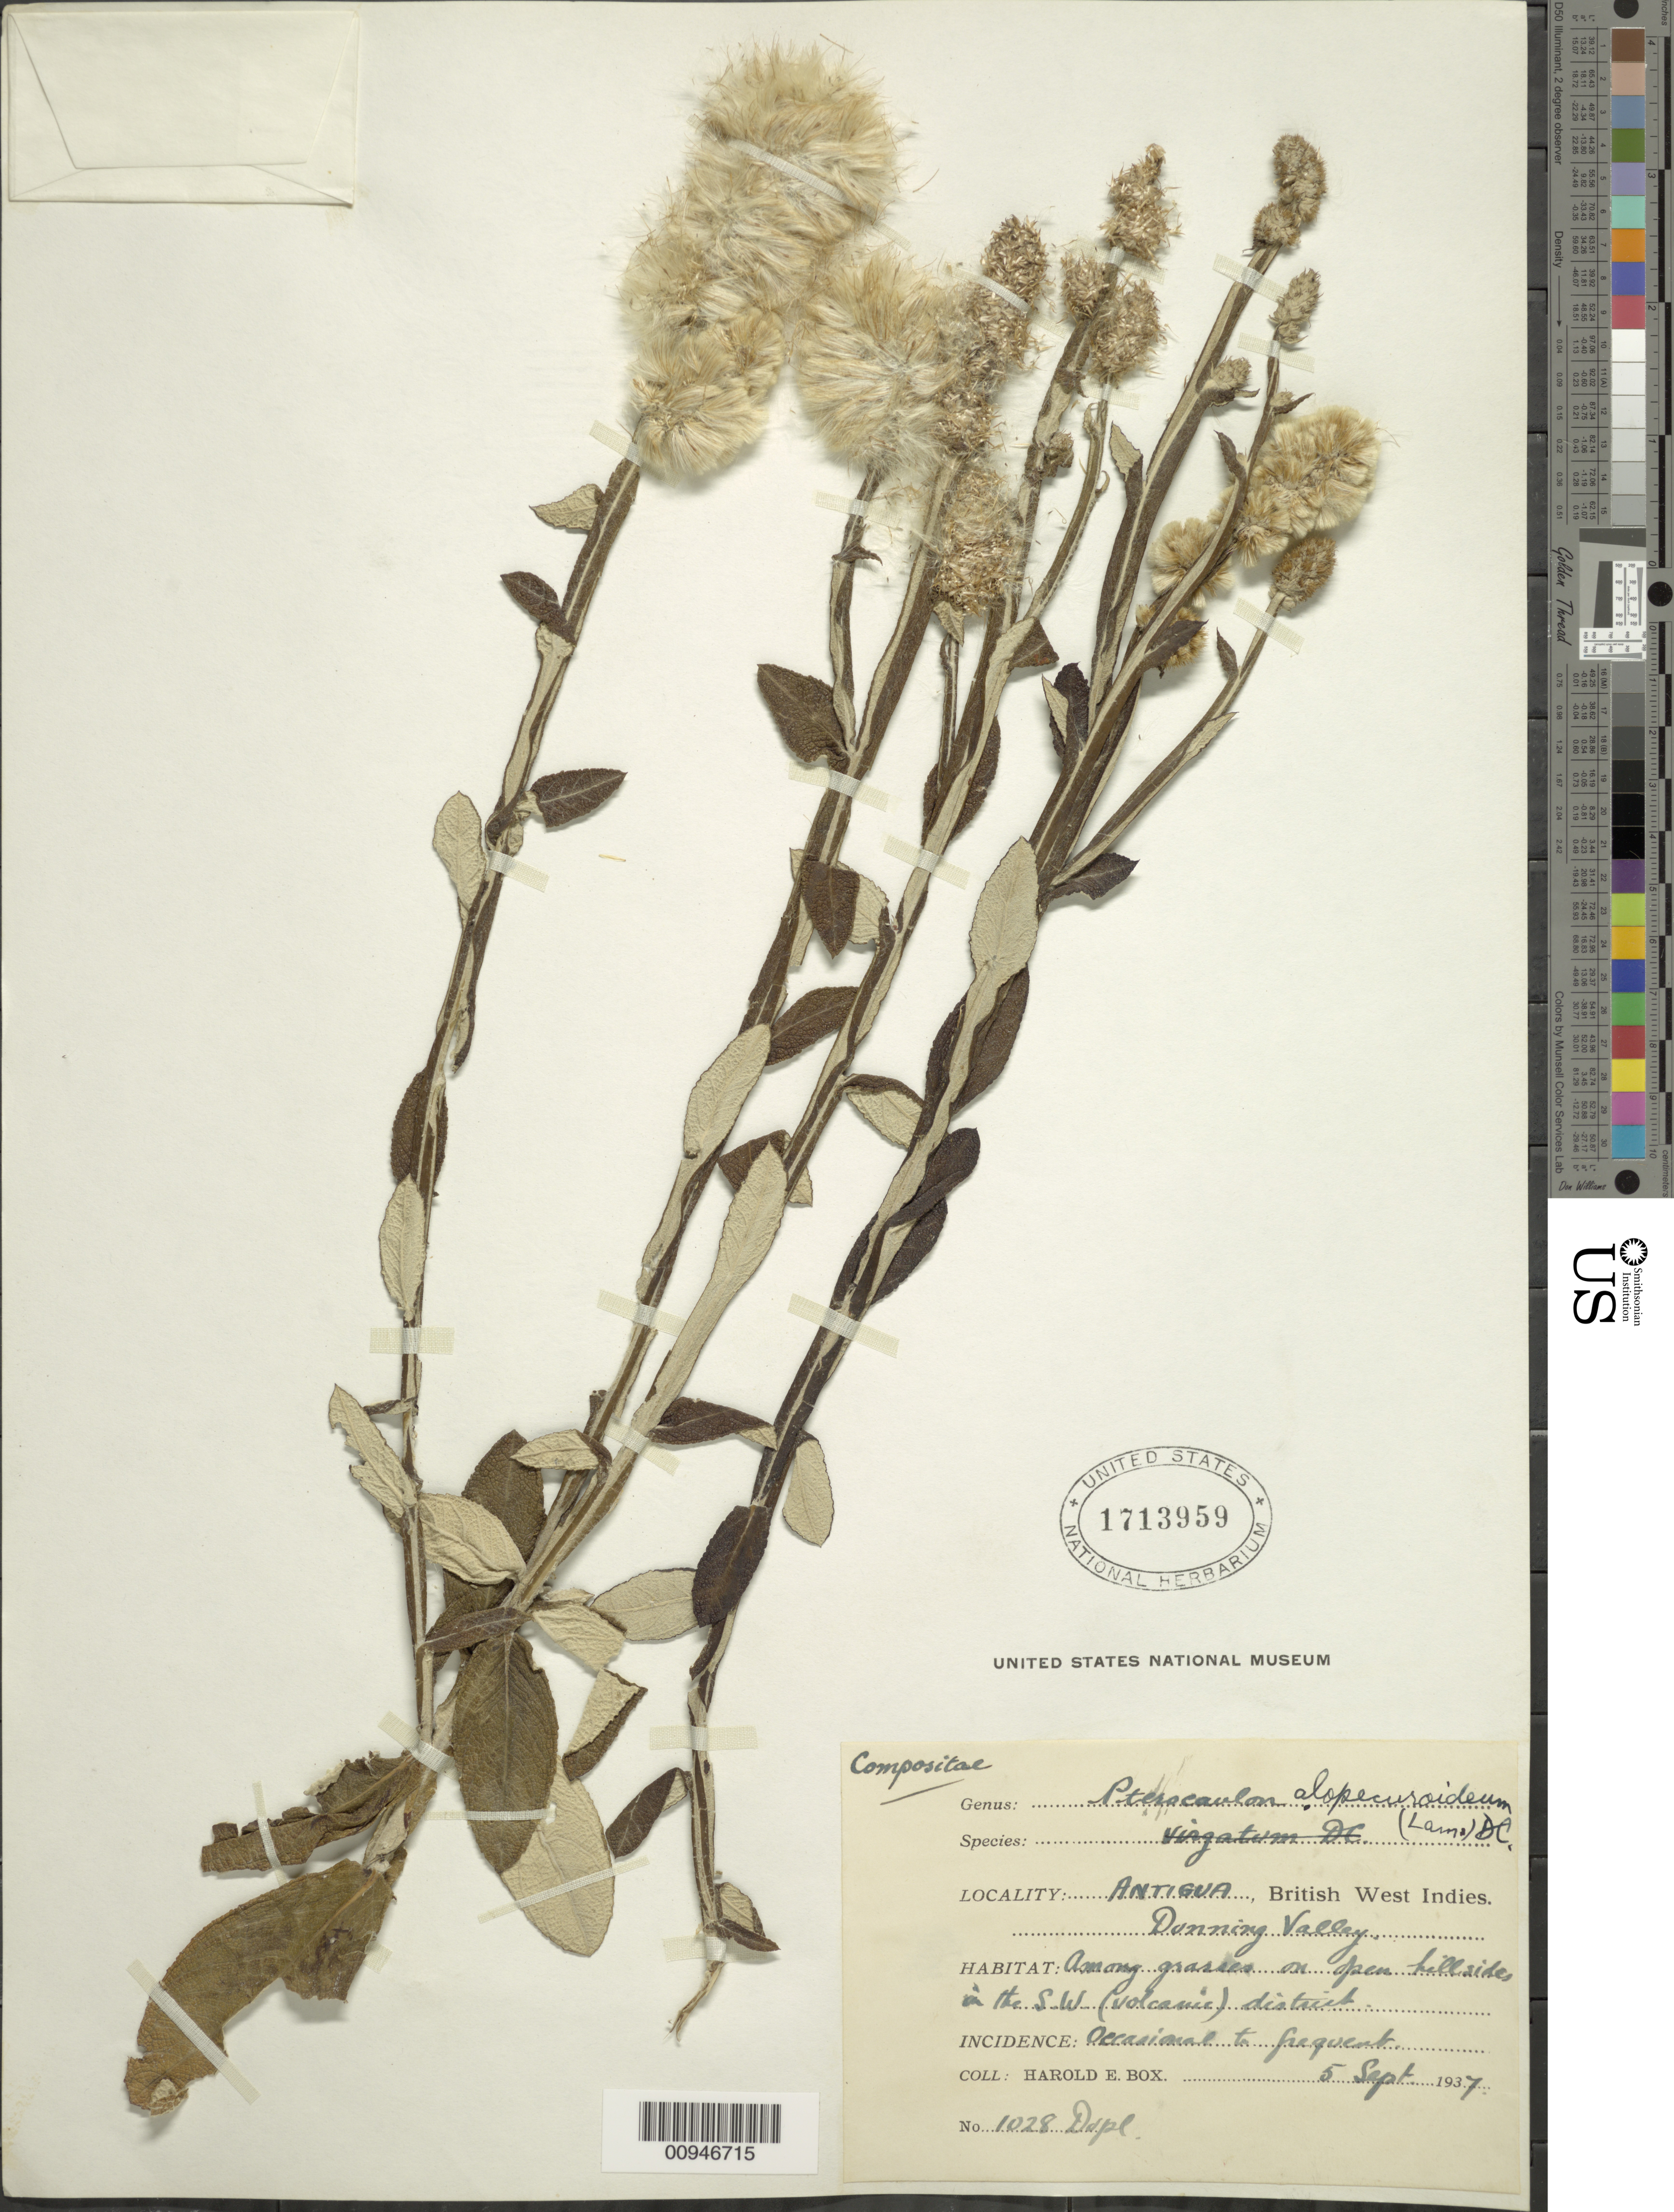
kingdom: Plantae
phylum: Tracheophyta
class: Magnoliopsida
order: Asterales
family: Asteraceae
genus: Pterocaulon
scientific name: Pterocaulon alopecuroides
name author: (Lam.) DC.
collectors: H. E. Box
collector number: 1028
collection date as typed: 05 Sep 1937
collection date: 1937-09-05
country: Antigua and Barbuda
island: Antigua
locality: Donning Valley, SW (volcanic) District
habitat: Among grasses on open hillsides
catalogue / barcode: US 1713959